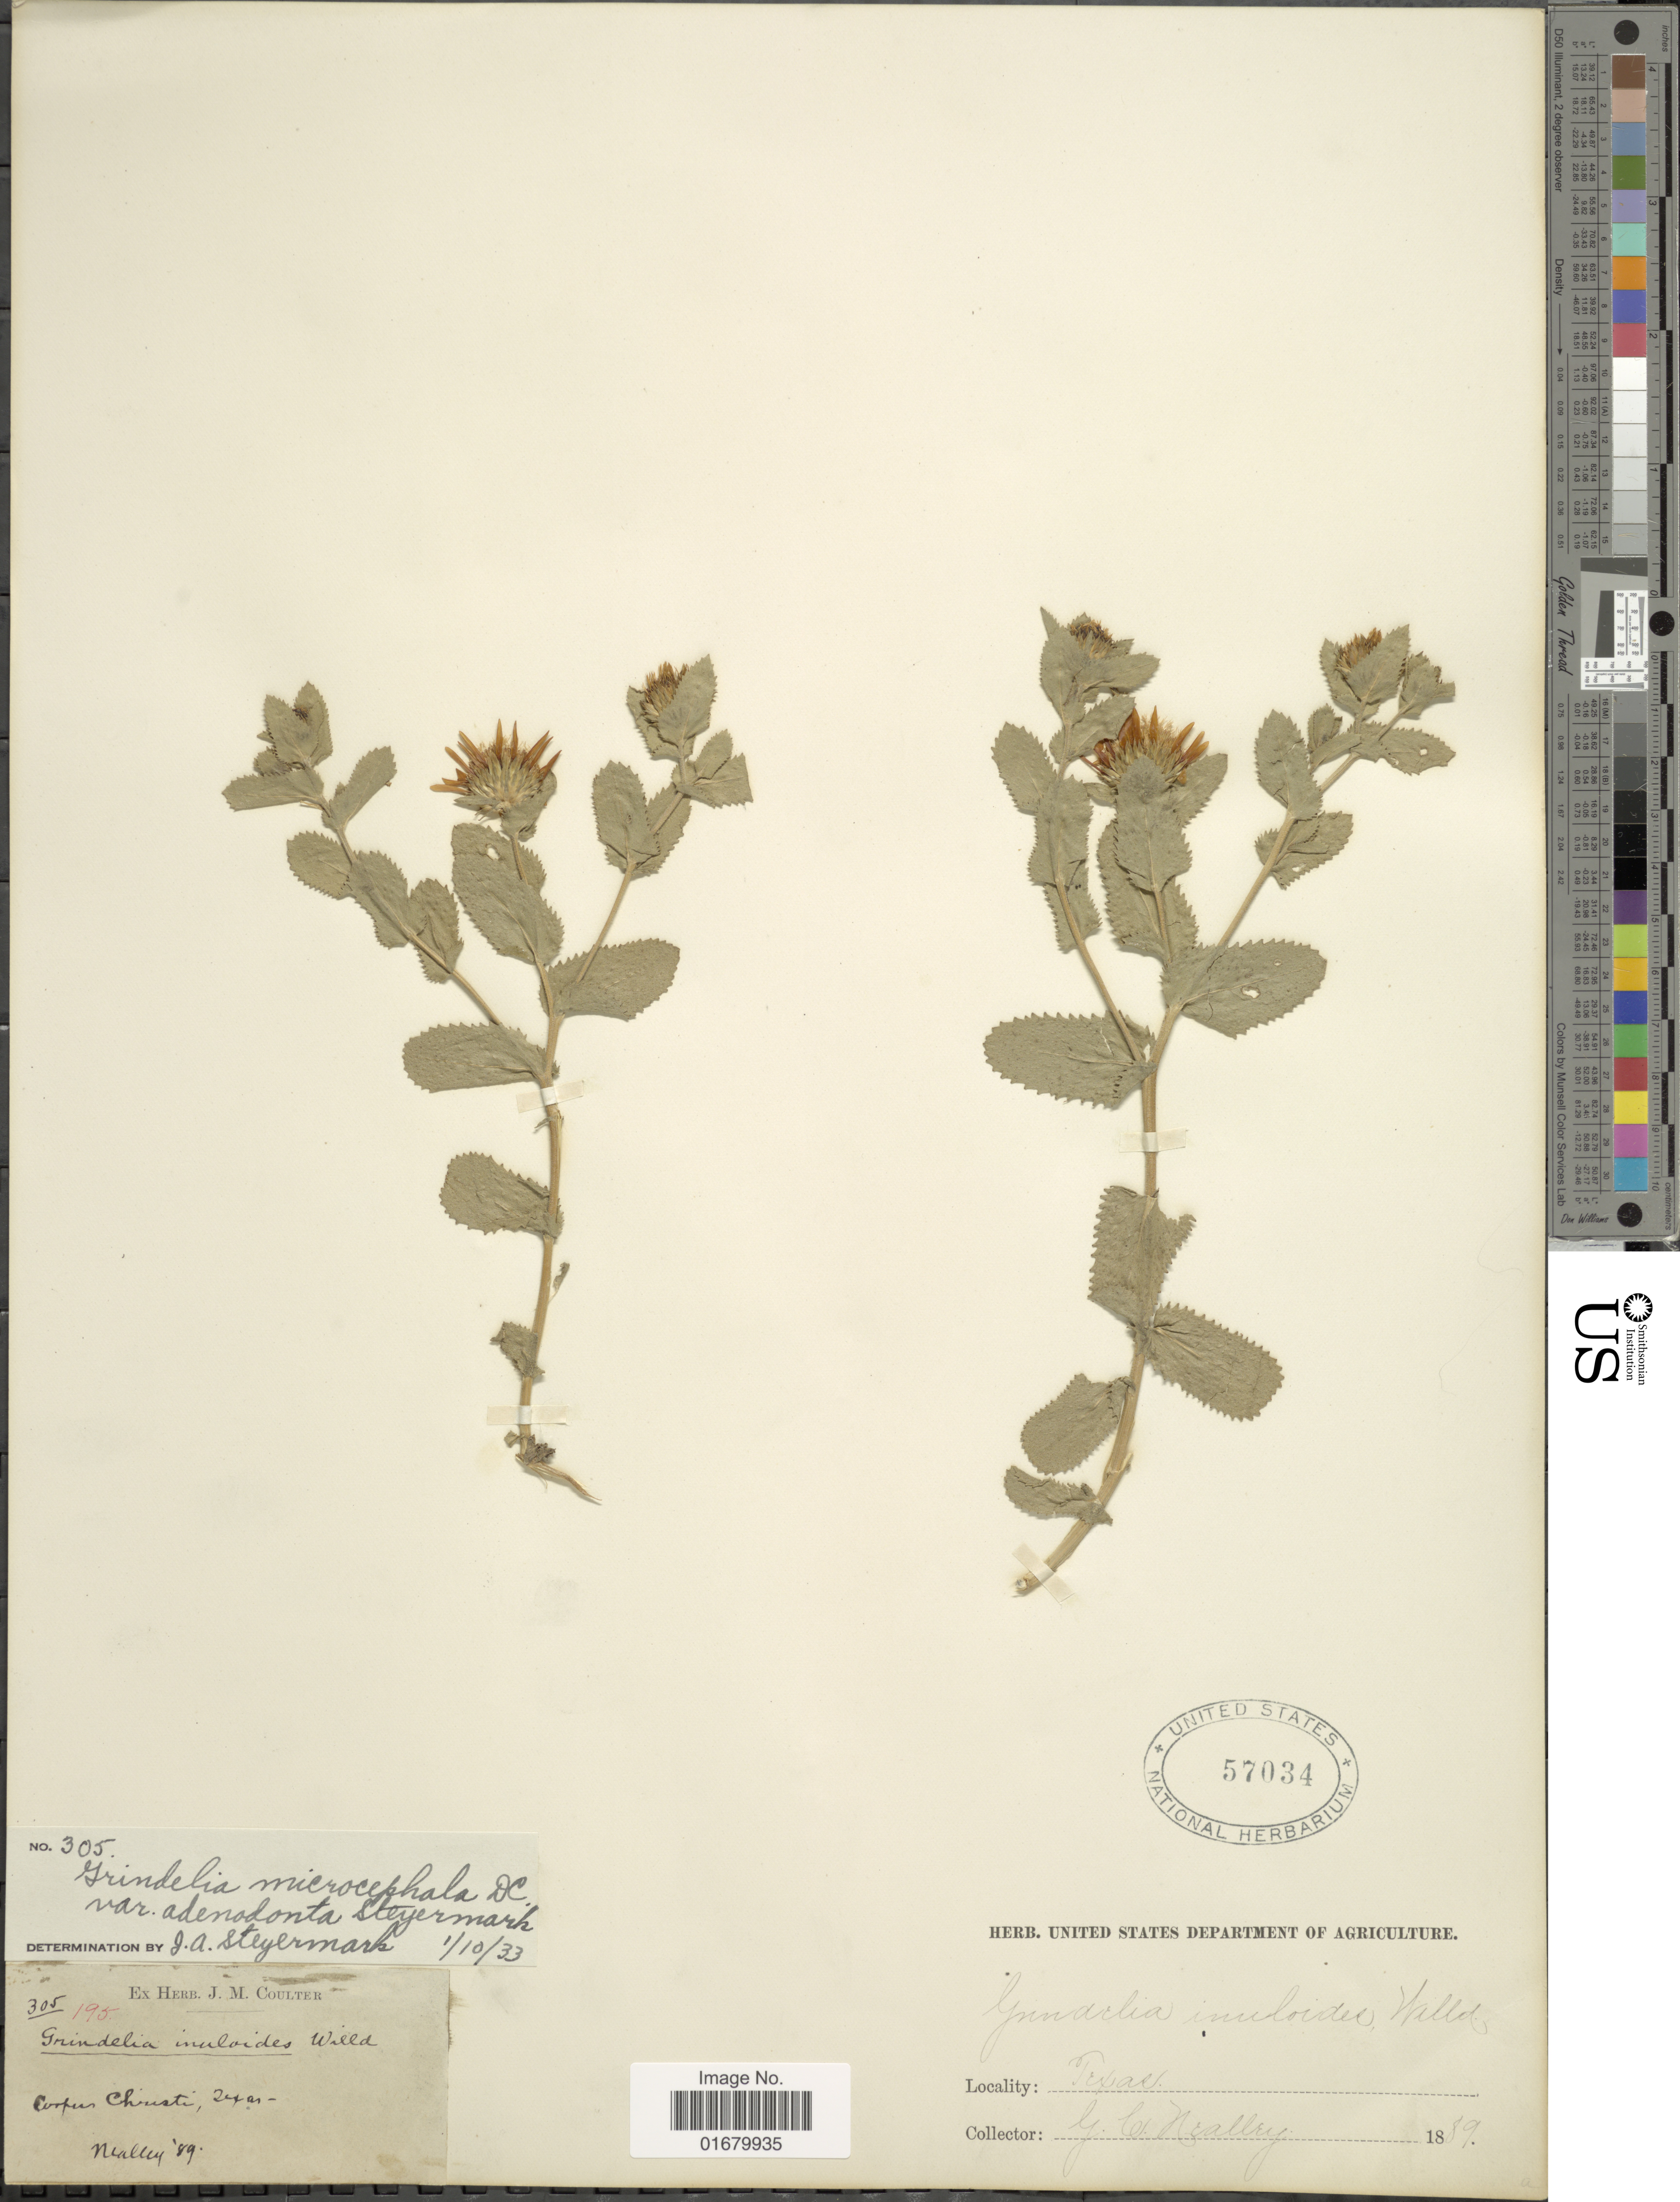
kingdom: Plantae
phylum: Tracheophyta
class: Magnoliopsida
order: Asterales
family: Asteraceae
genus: Grindelia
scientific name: Grindelia microcephala var. adenodonta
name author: Steyerm.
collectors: G. Neally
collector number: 305/195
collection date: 1889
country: United States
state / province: Texas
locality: Corpus Christi.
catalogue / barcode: US 57034